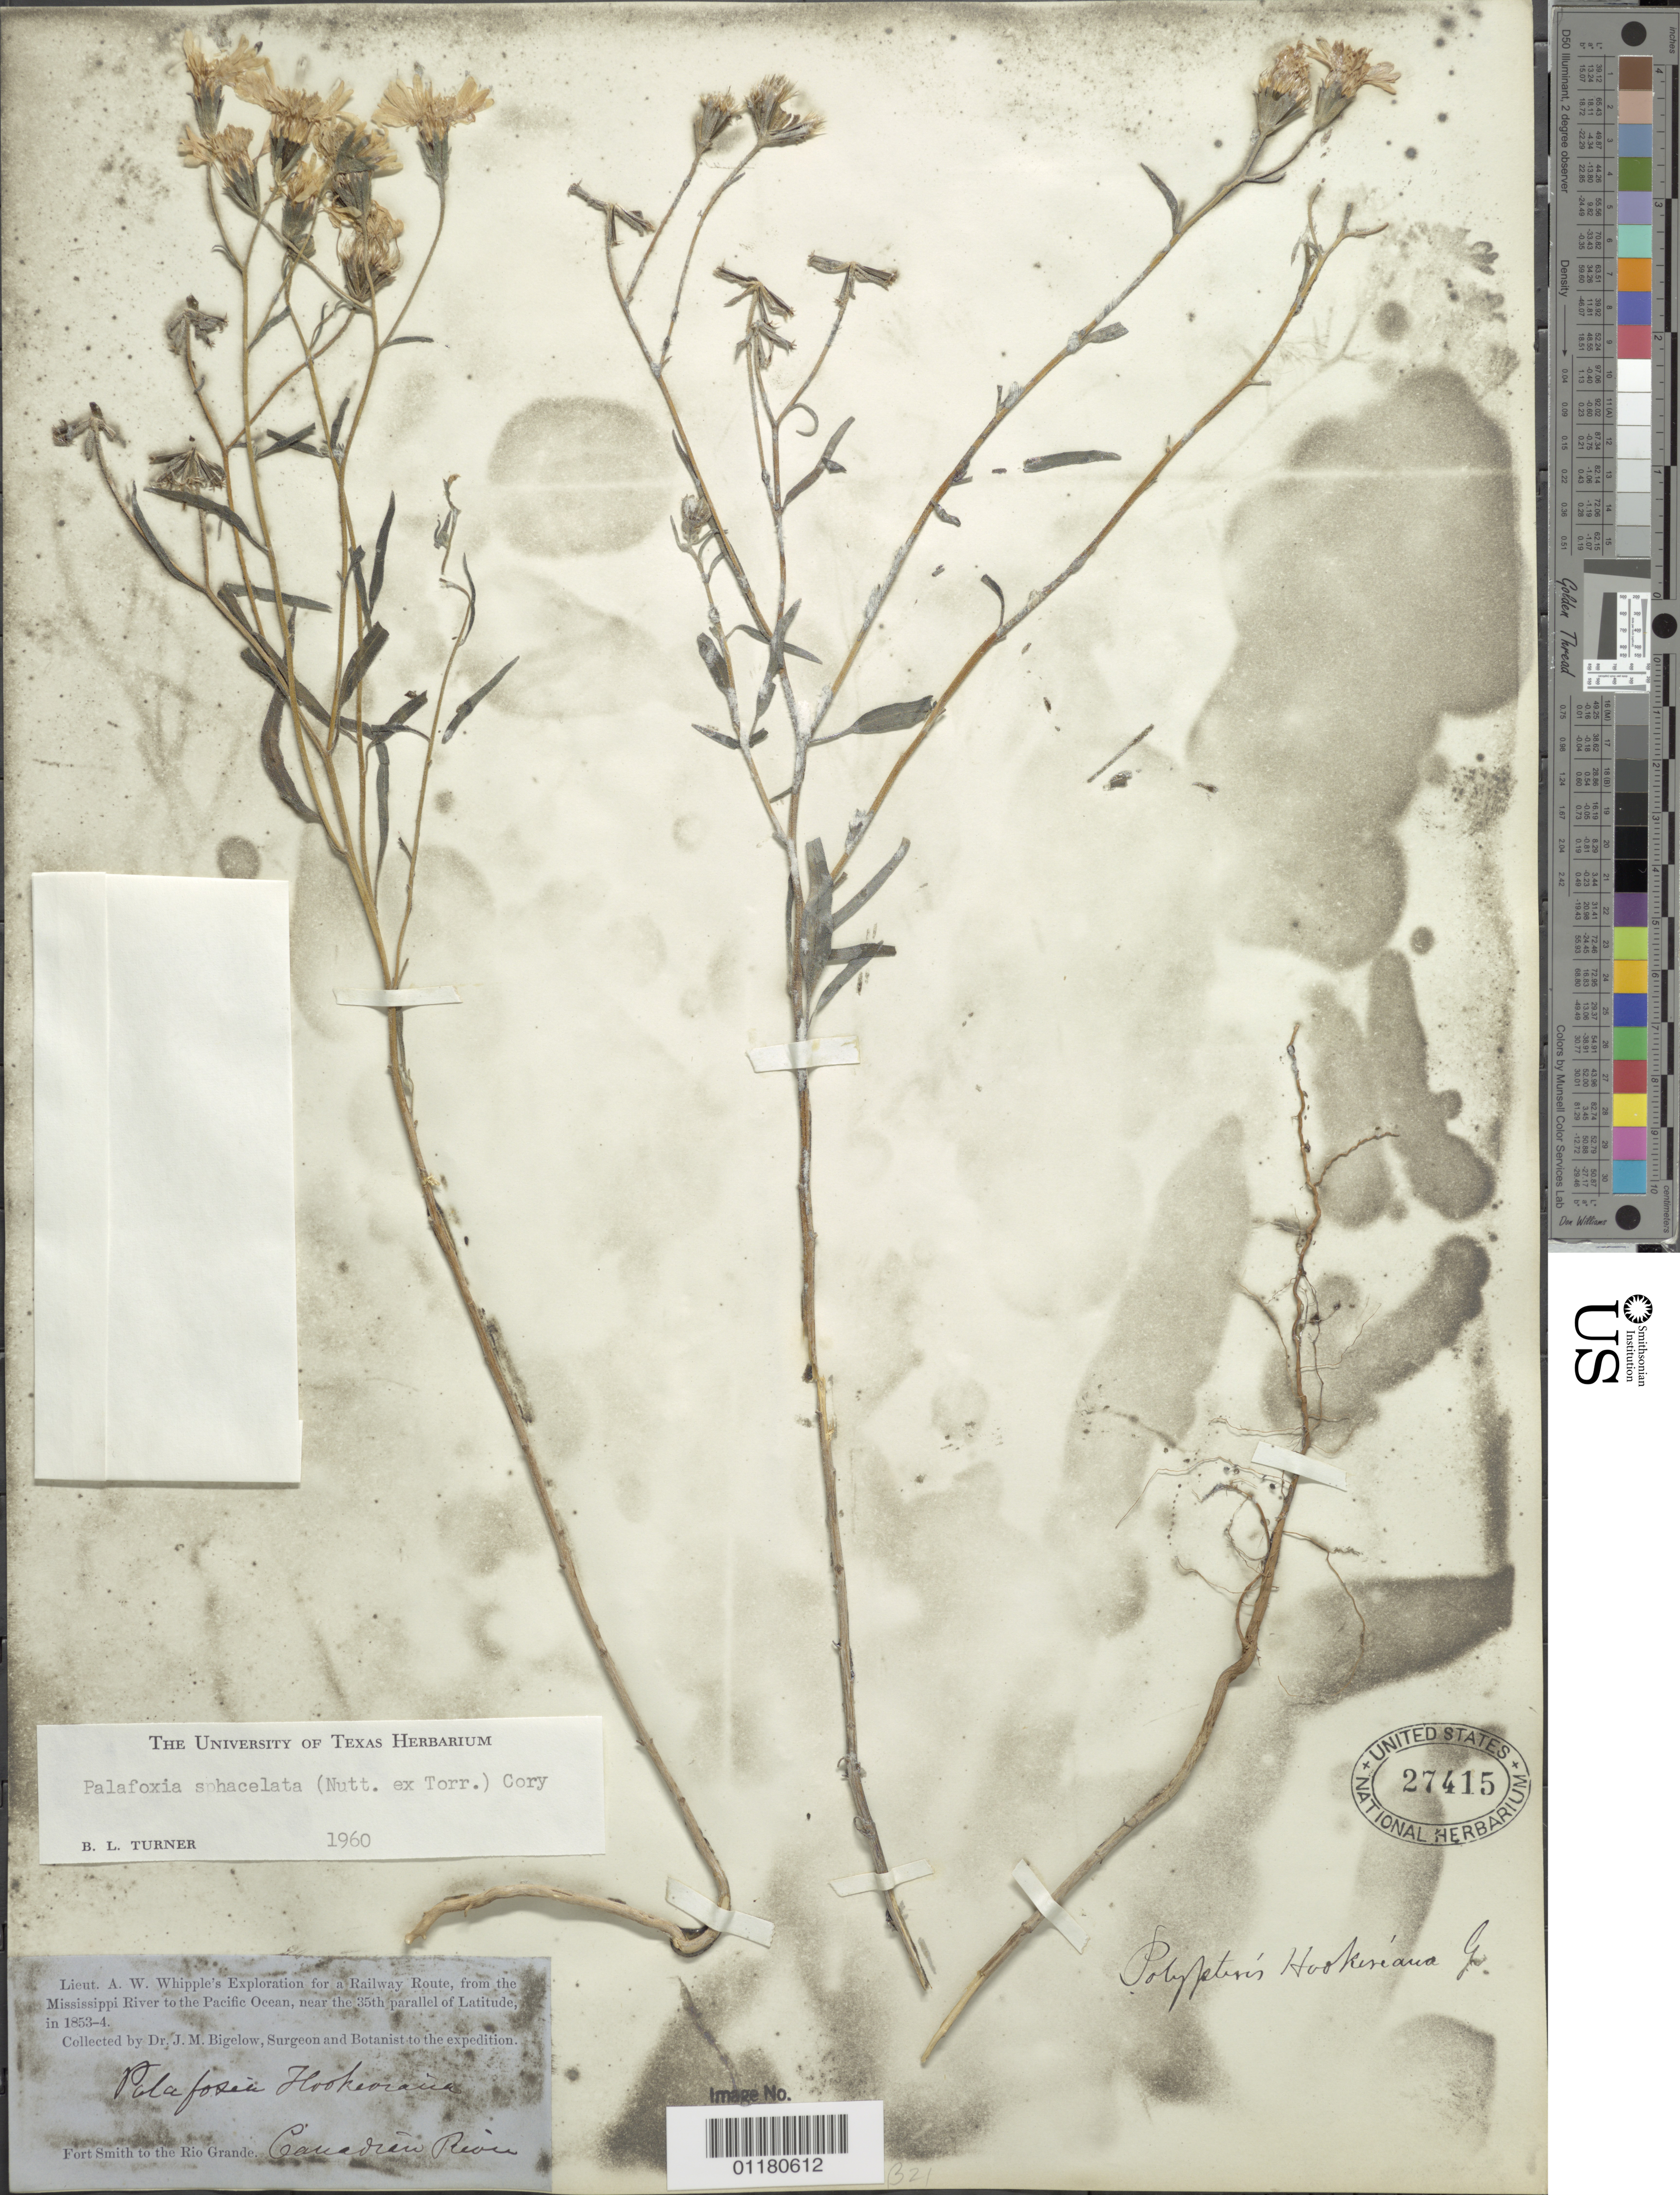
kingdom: Plantae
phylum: Tracheophyta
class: Magnoliopsida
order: Asterales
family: Asteraceae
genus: Palafoxia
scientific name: Palafoxia sphacelata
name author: (Nutt. ex Torr.) Cory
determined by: Turner, B. L.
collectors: J. M. Bigelow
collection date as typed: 1853 to -- --- 1854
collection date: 1853/1854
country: United States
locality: Fort Smith to Rio Grande, Canadian River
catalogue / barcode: US 27415